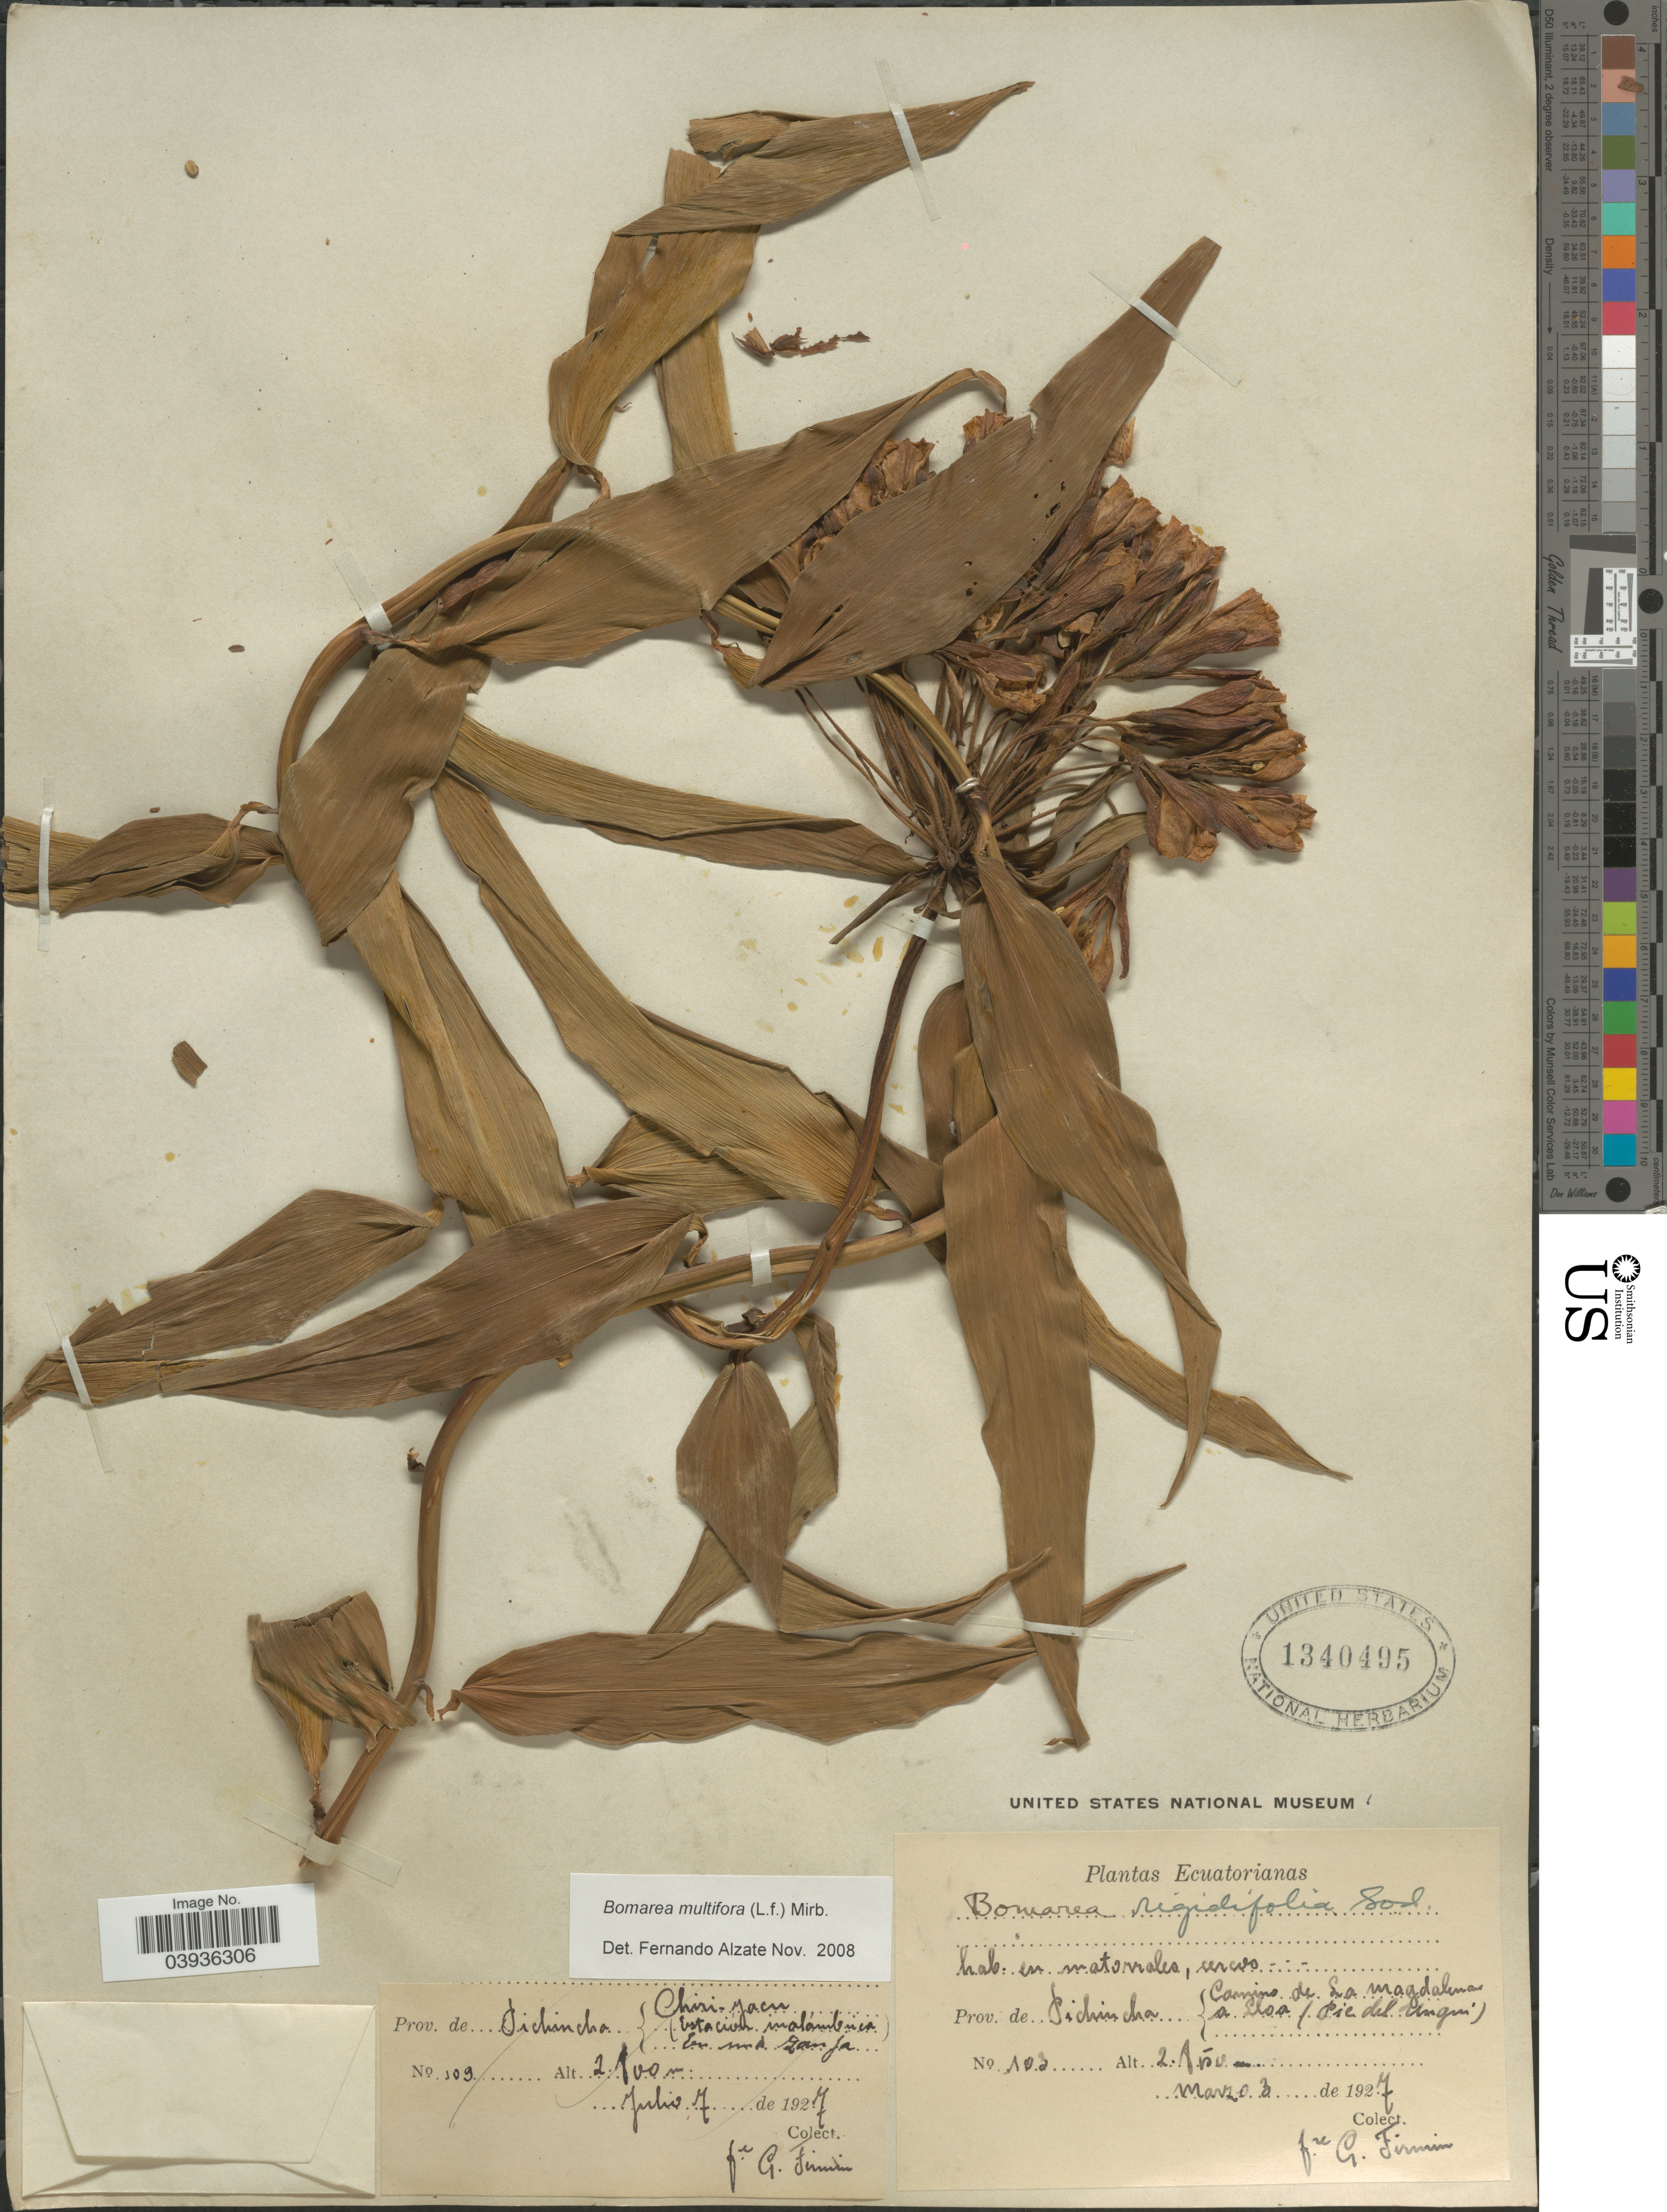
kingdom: Plantae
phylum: Tracheophyta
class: Liliopsida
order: Liliales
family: Alstroemeriaceae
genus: Bomarea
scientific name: Bomarea multiflora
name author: (L. f.) Mirb.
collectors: F. Firmin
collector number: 103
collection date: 1927-03-03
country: Ecuador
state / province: Pichincha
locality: Camino de La Magdalena a Lloa (Pic del Ungui).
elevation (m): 2800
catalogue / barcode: US 1340495-2